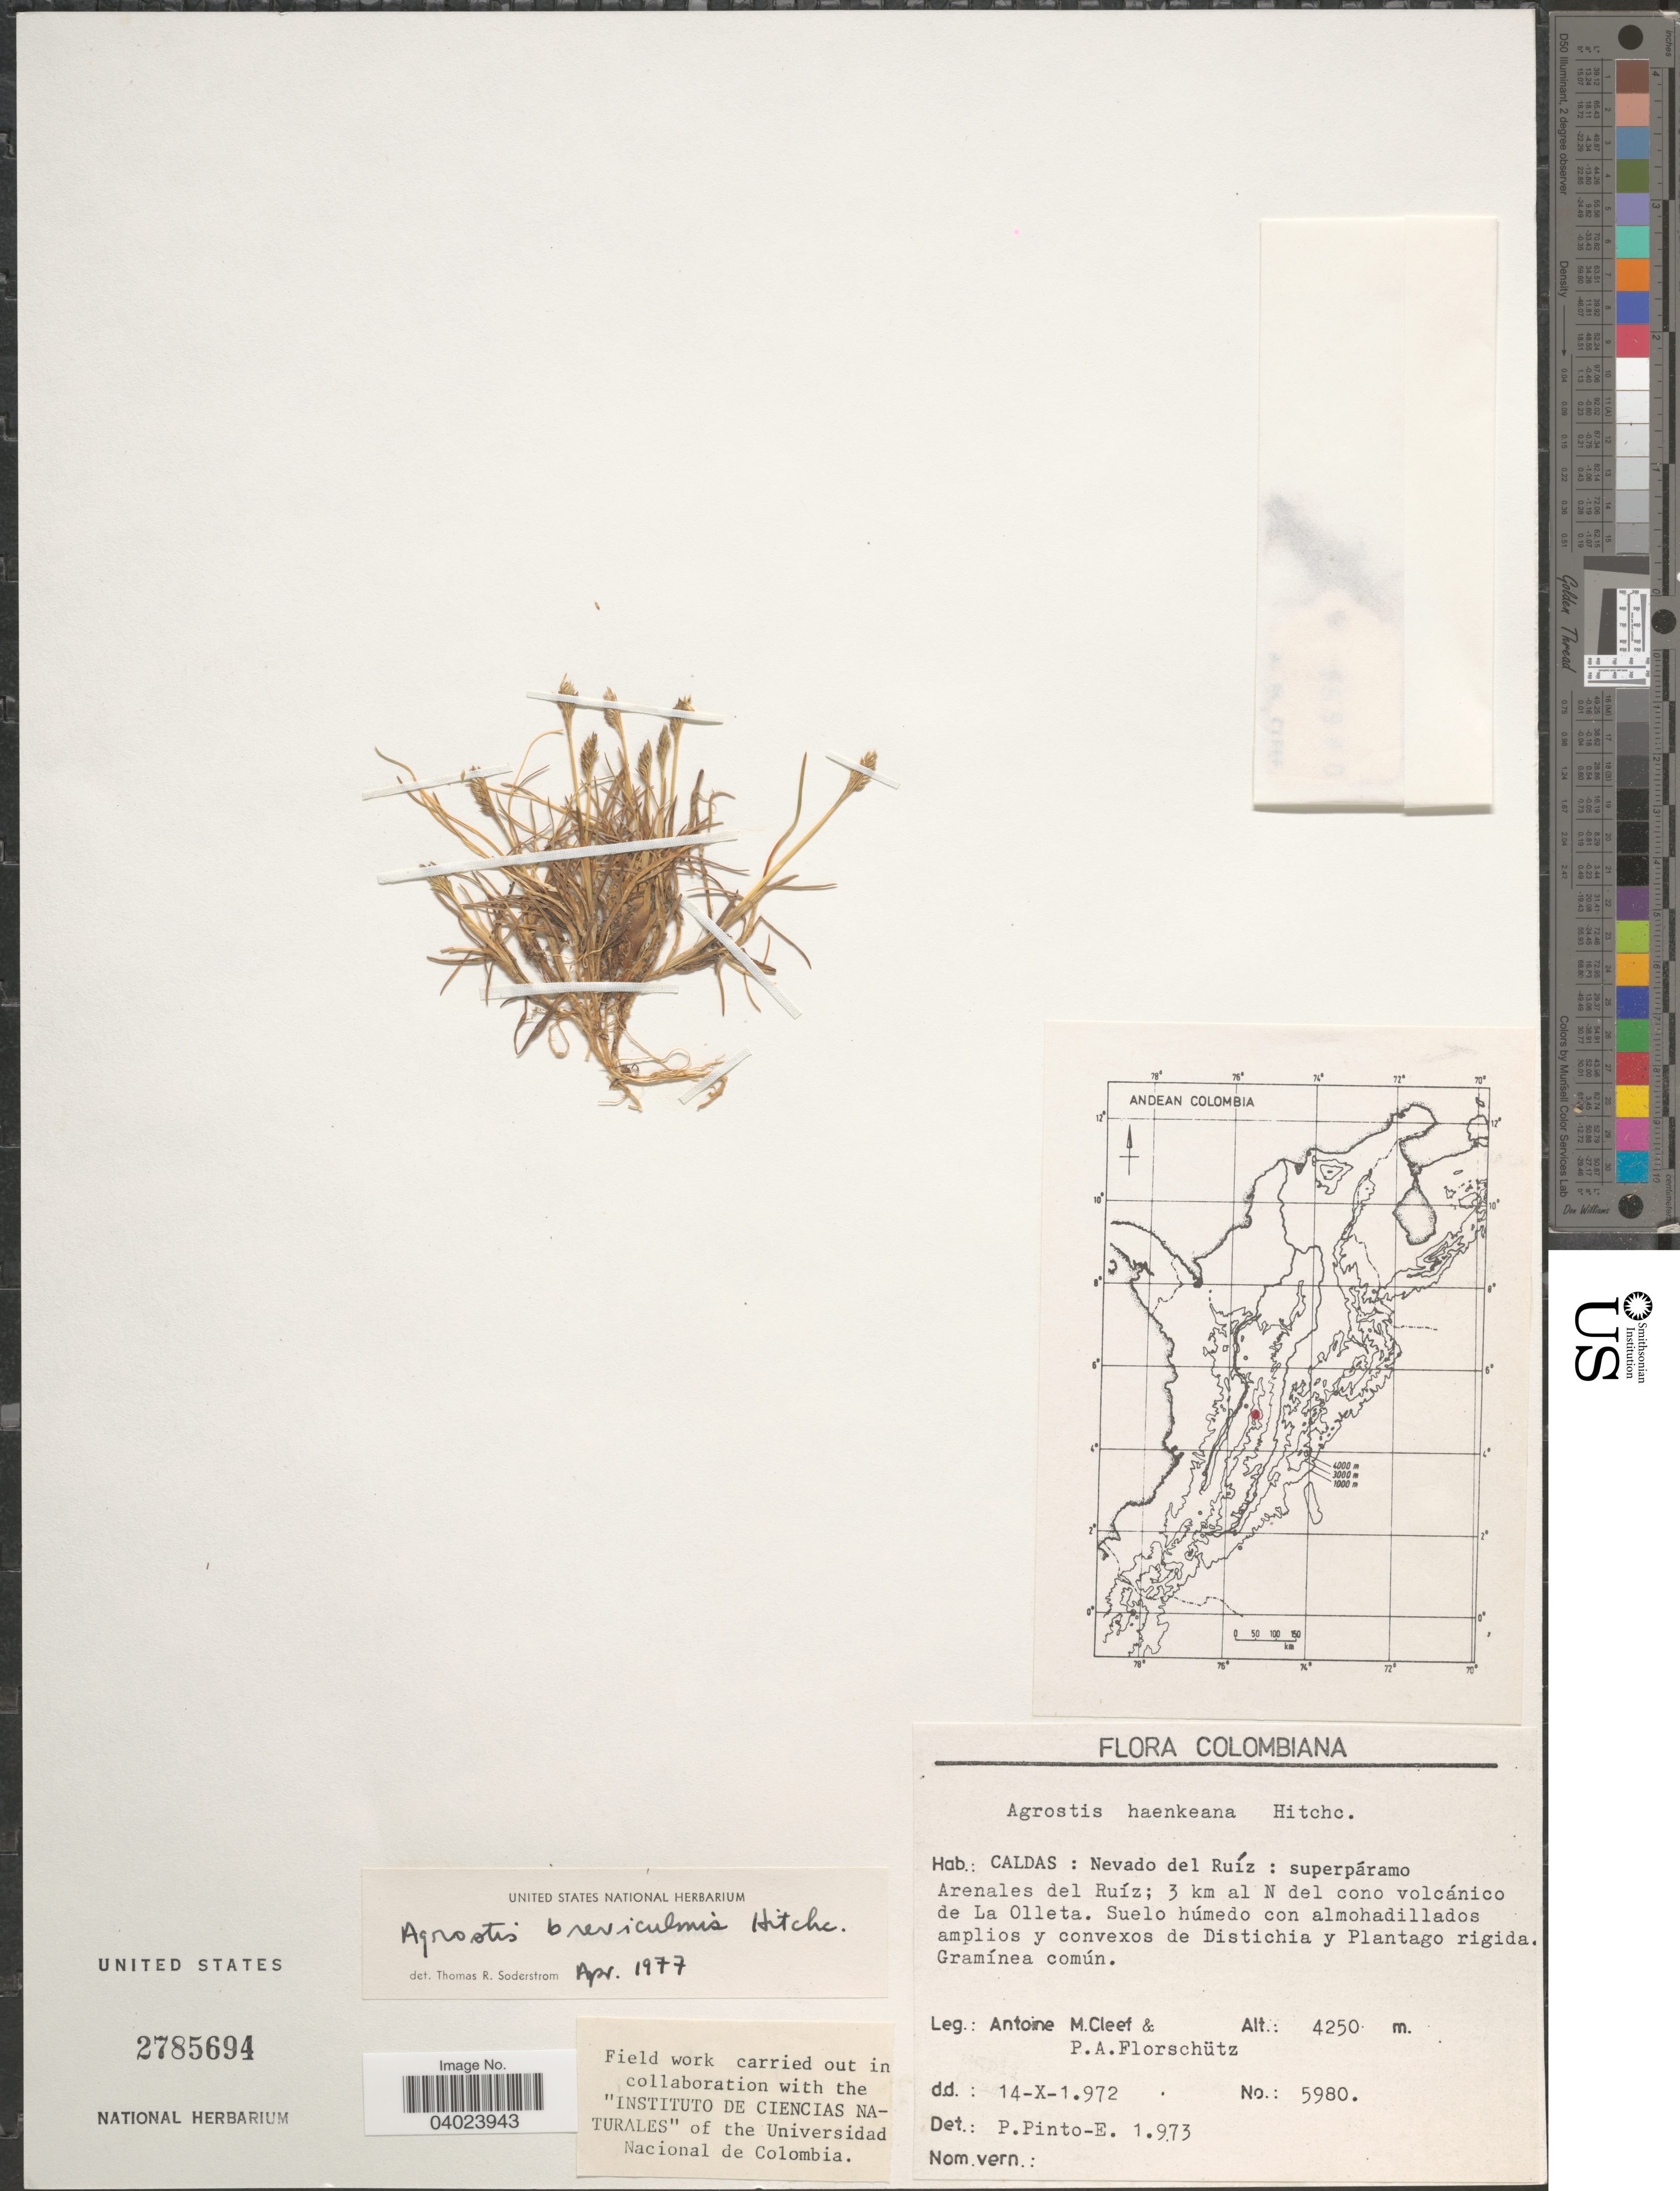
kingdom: Plantae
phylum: Tracheophyta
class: Liliopsida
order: Poales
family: Poaceae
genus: Agrostis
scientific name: Agrostis breviculmis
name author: Hitchc.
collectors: A. M. Cleef & P. Florschütz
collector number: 5980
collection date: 1972-10-14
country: Colombia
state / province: Caldas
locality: Nevado del Ruíz: superpáramo Arenales del Ruíz; 3 km al N del cono volcánito de la Olleta.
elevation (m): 4250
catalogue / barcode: US 2785694